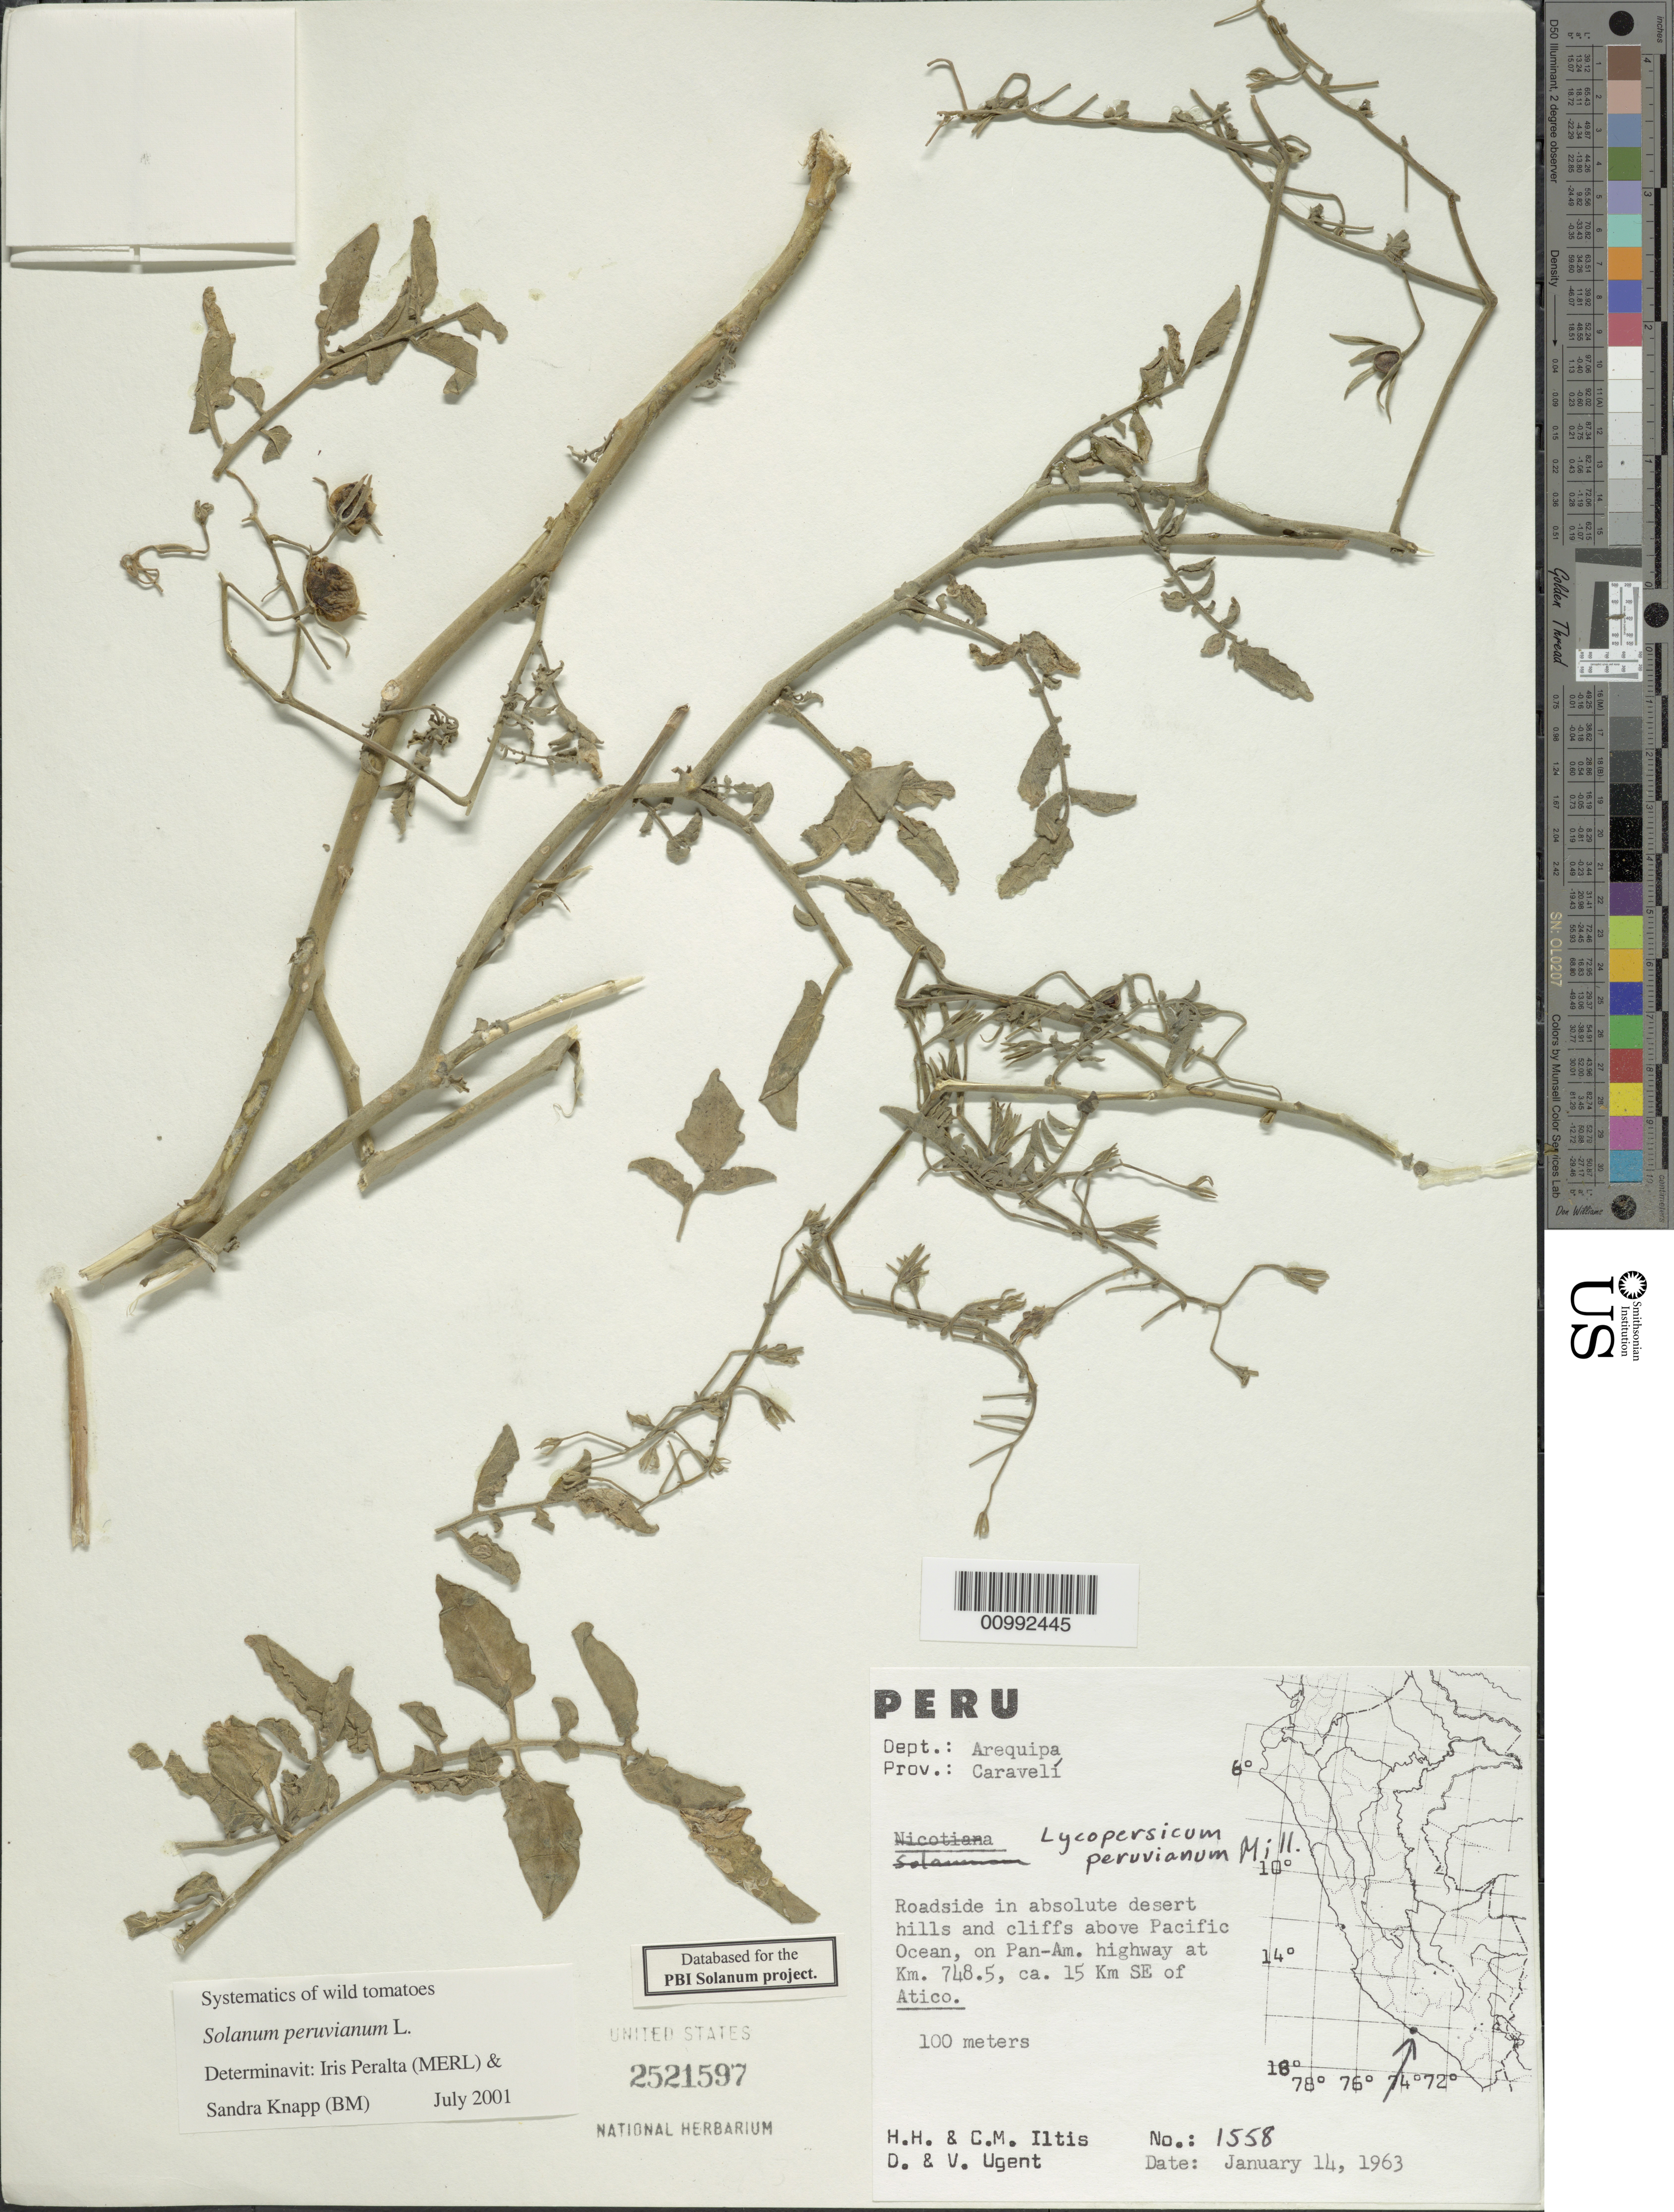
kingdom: Plantae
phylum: Tracheophyta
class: Magnoliopsida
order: Solanales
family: Solanaceae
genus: Solanum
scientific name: Solanum peruvianum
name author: L.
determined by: Peralta, Iris E.; Knapp, S. D.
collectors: H. H. Iltis, C. M Iltis, D. Ugent & V. Ugent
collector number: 1558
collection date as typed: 14 Jan 1963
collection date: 1963-01-14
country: Peru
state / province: Arequipa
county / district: Caravelí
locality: Pan Am highway at km 748.5, ca. 15 km SE of Atico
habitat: roadside in absolute desert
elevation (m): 100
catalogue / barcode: US 2521597